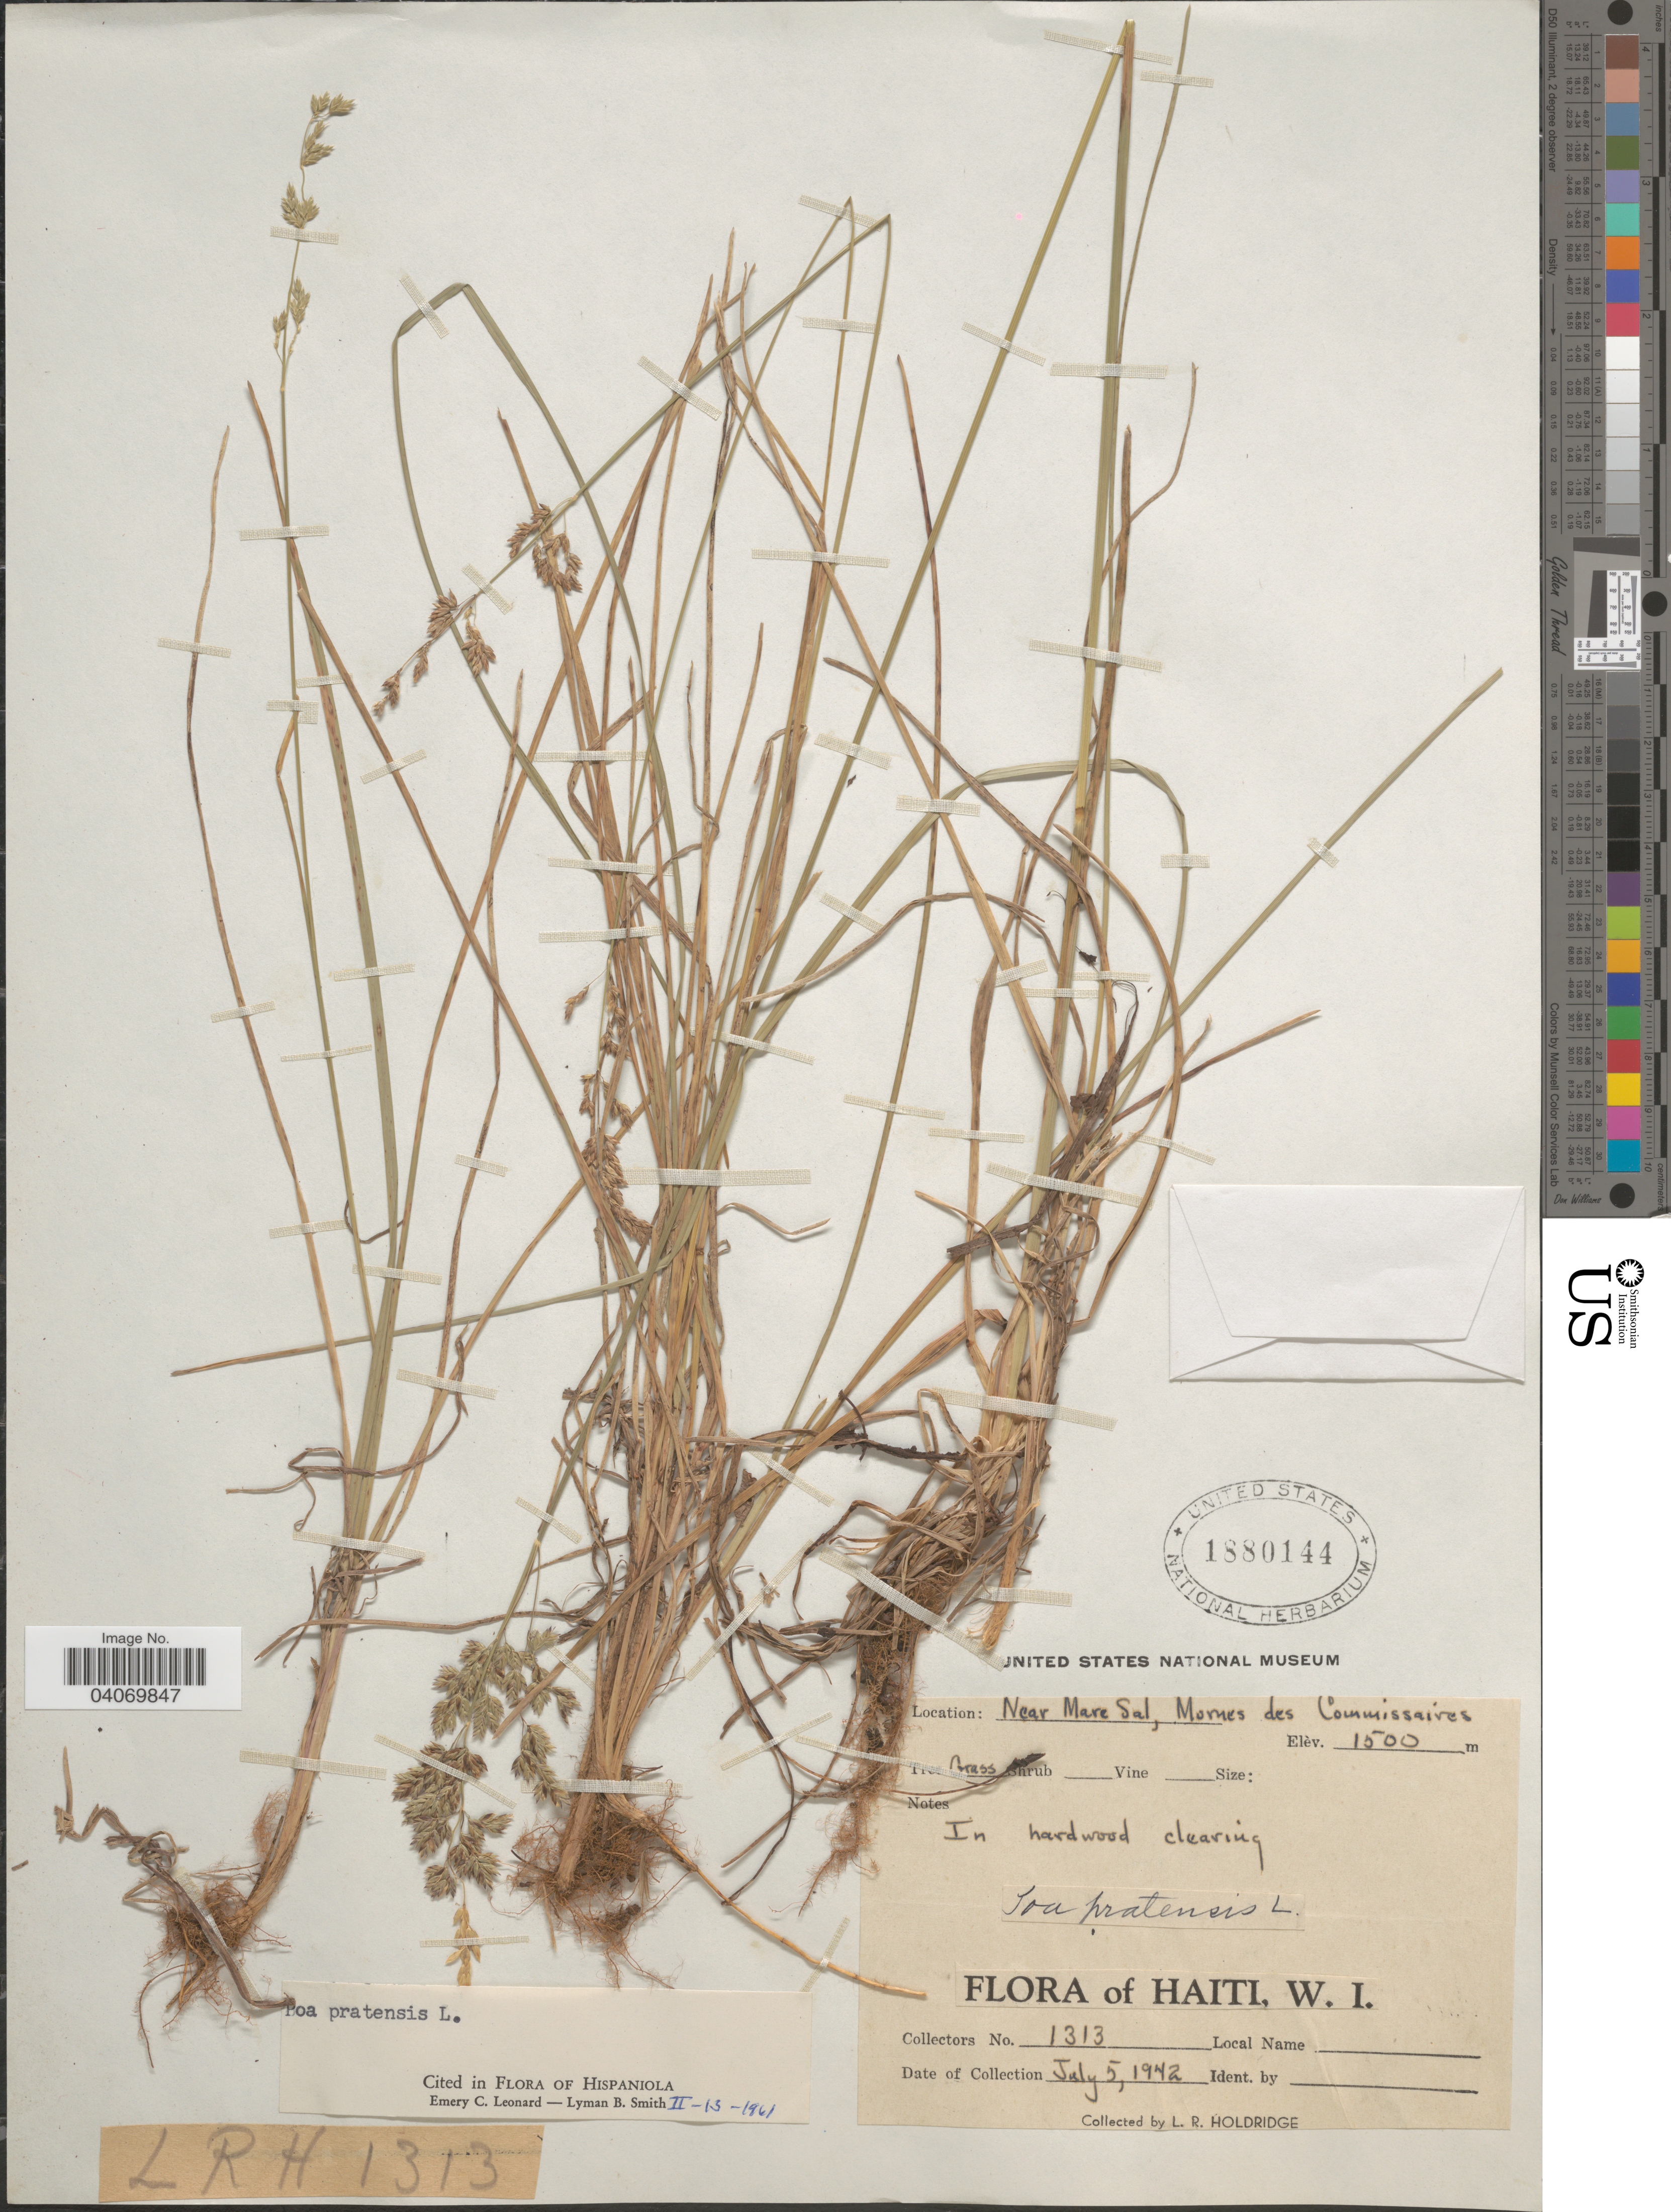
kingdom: Plantae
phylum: Tracheophyta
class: Liliopsida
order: Poales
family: Poaceae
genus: Poa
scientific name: Poa pratensis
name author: L.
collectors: L. Holdridge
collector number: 1313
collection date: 1942-07-05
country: Haiti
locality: W.I. Near Mare Sal, Mornes des Commisaires. In hardwood clearing.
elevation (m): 1500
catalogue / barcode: US 1880144